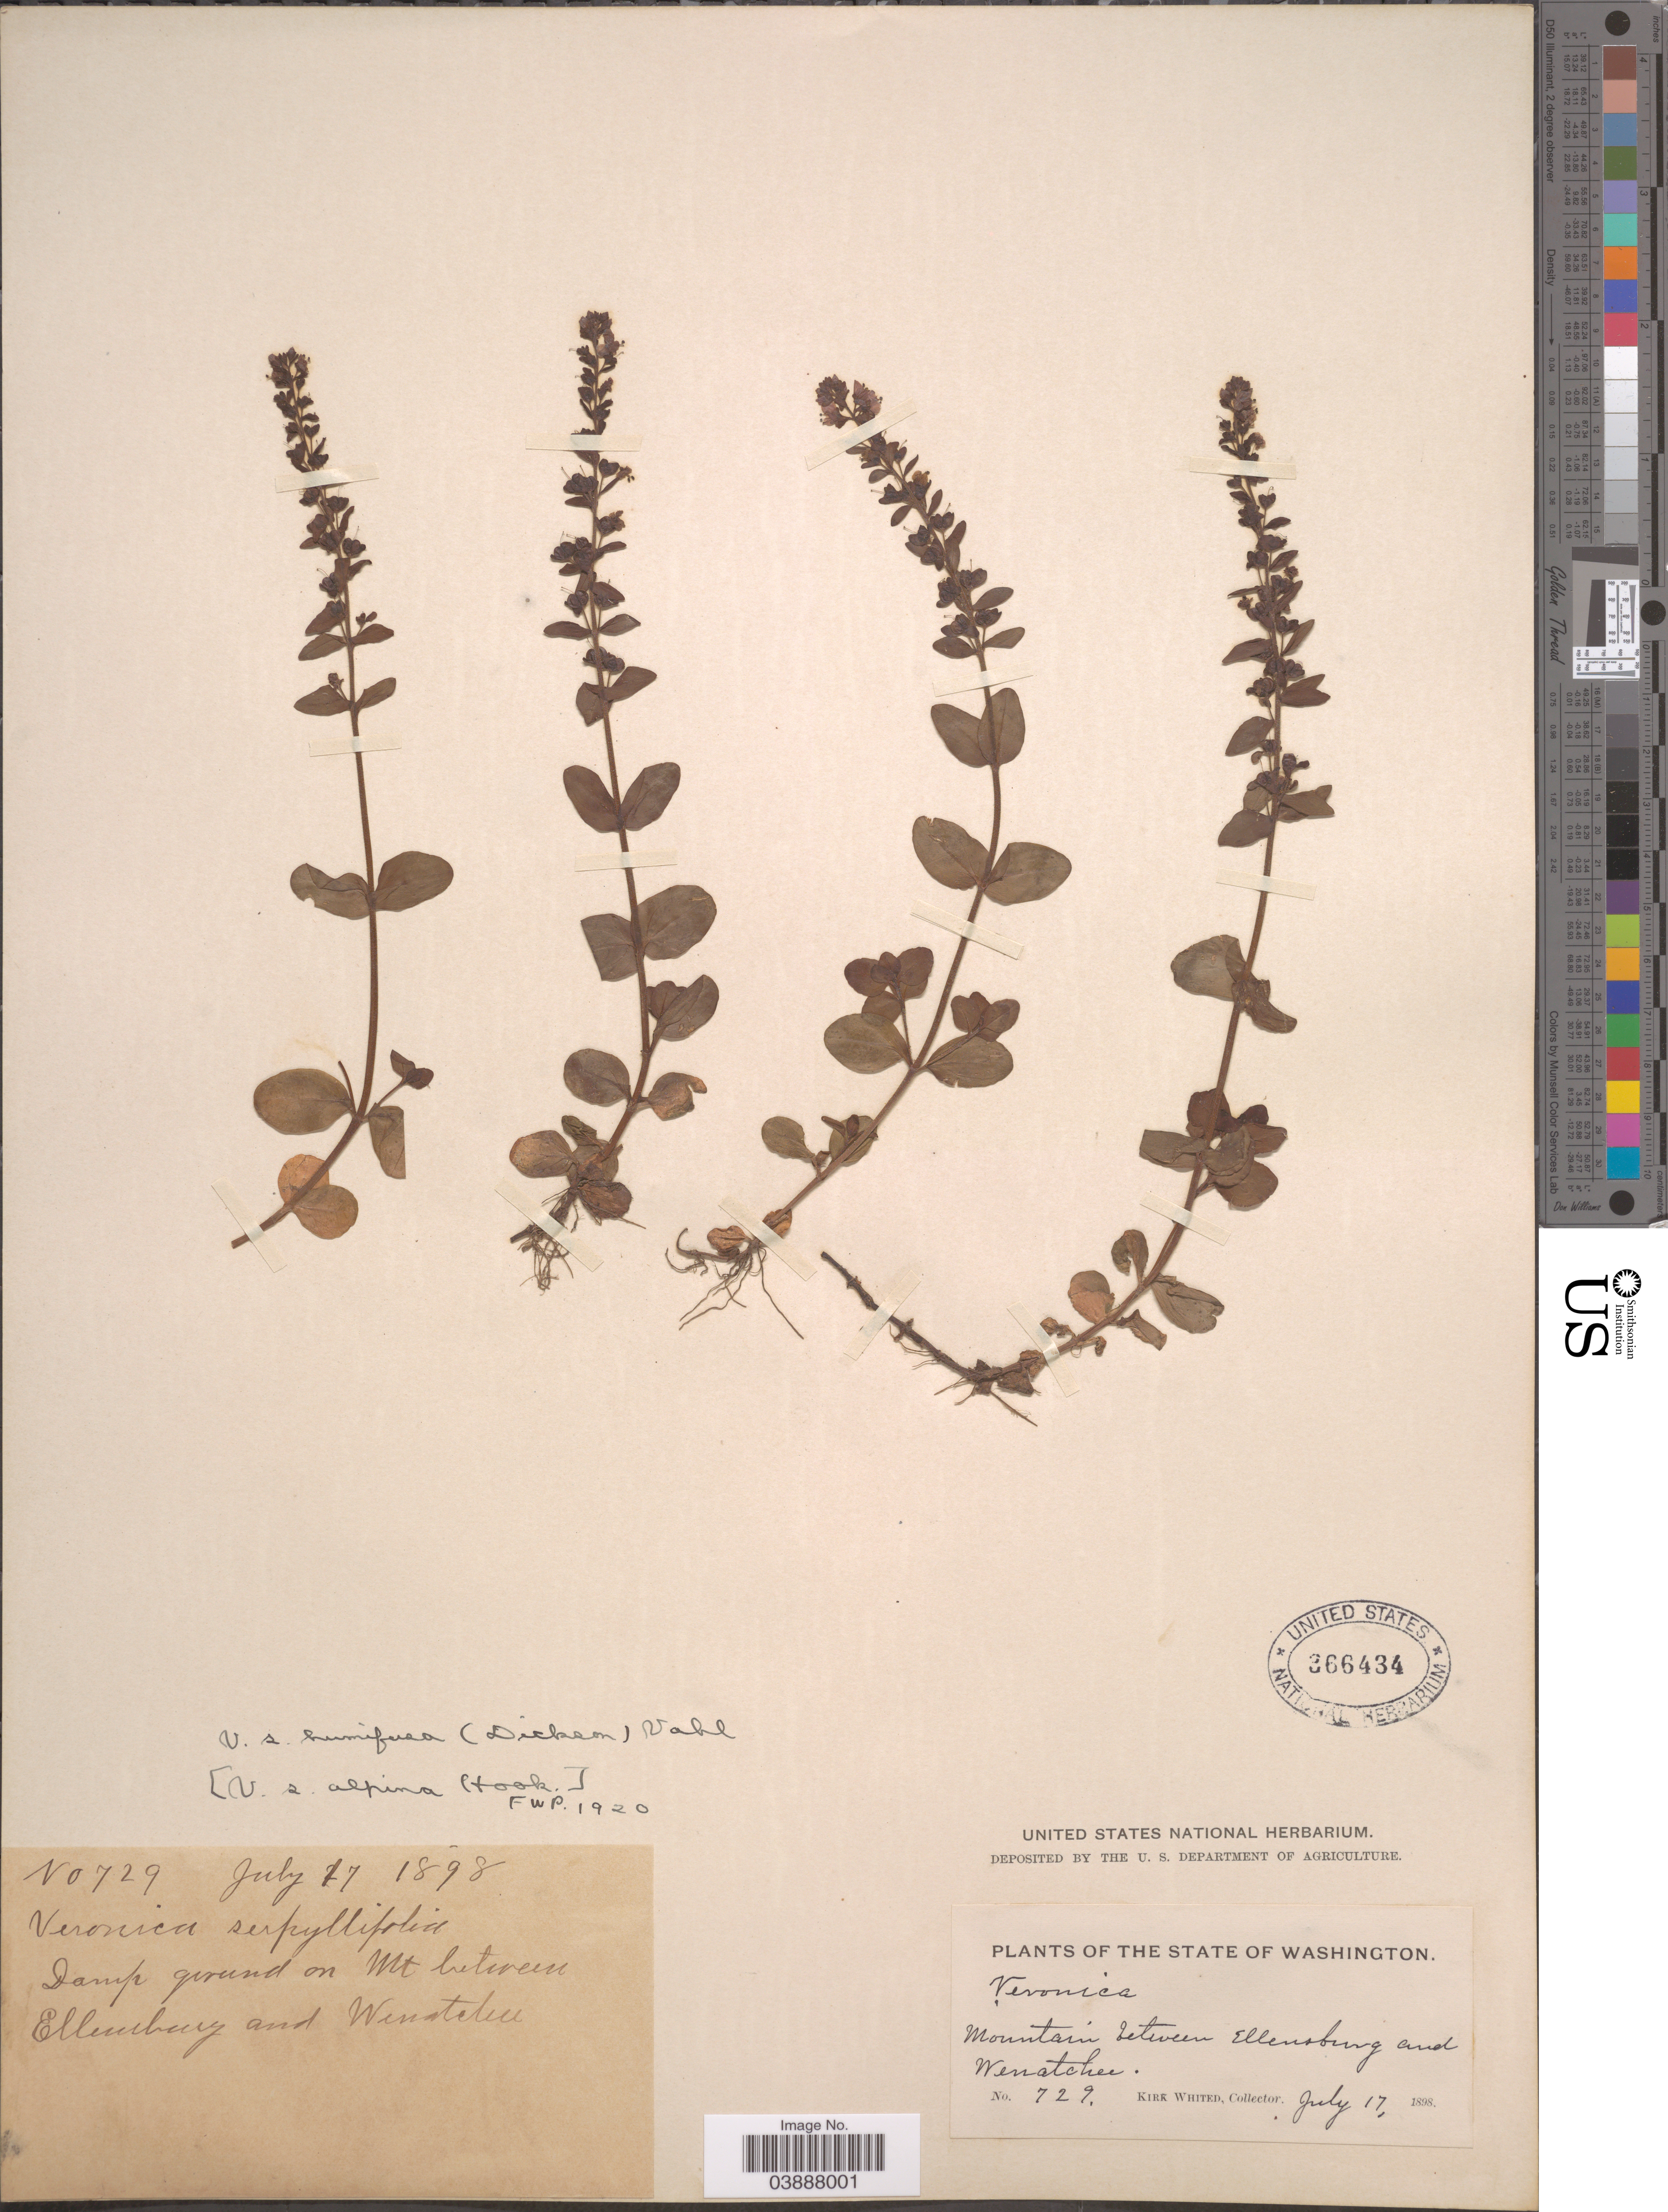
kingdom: Plantae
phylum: Tracheophyta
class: Magnoliopsida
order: Lamiales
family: Plantaginaceae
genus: Veronica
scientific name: Veronica serpyllifolia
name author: L.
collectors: K. Whited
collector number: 729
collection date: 1898-07-17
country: United States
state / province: Washington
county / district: Chelan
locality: Mountain between Ellensburg and Wenatchee.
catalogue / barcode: US 366434